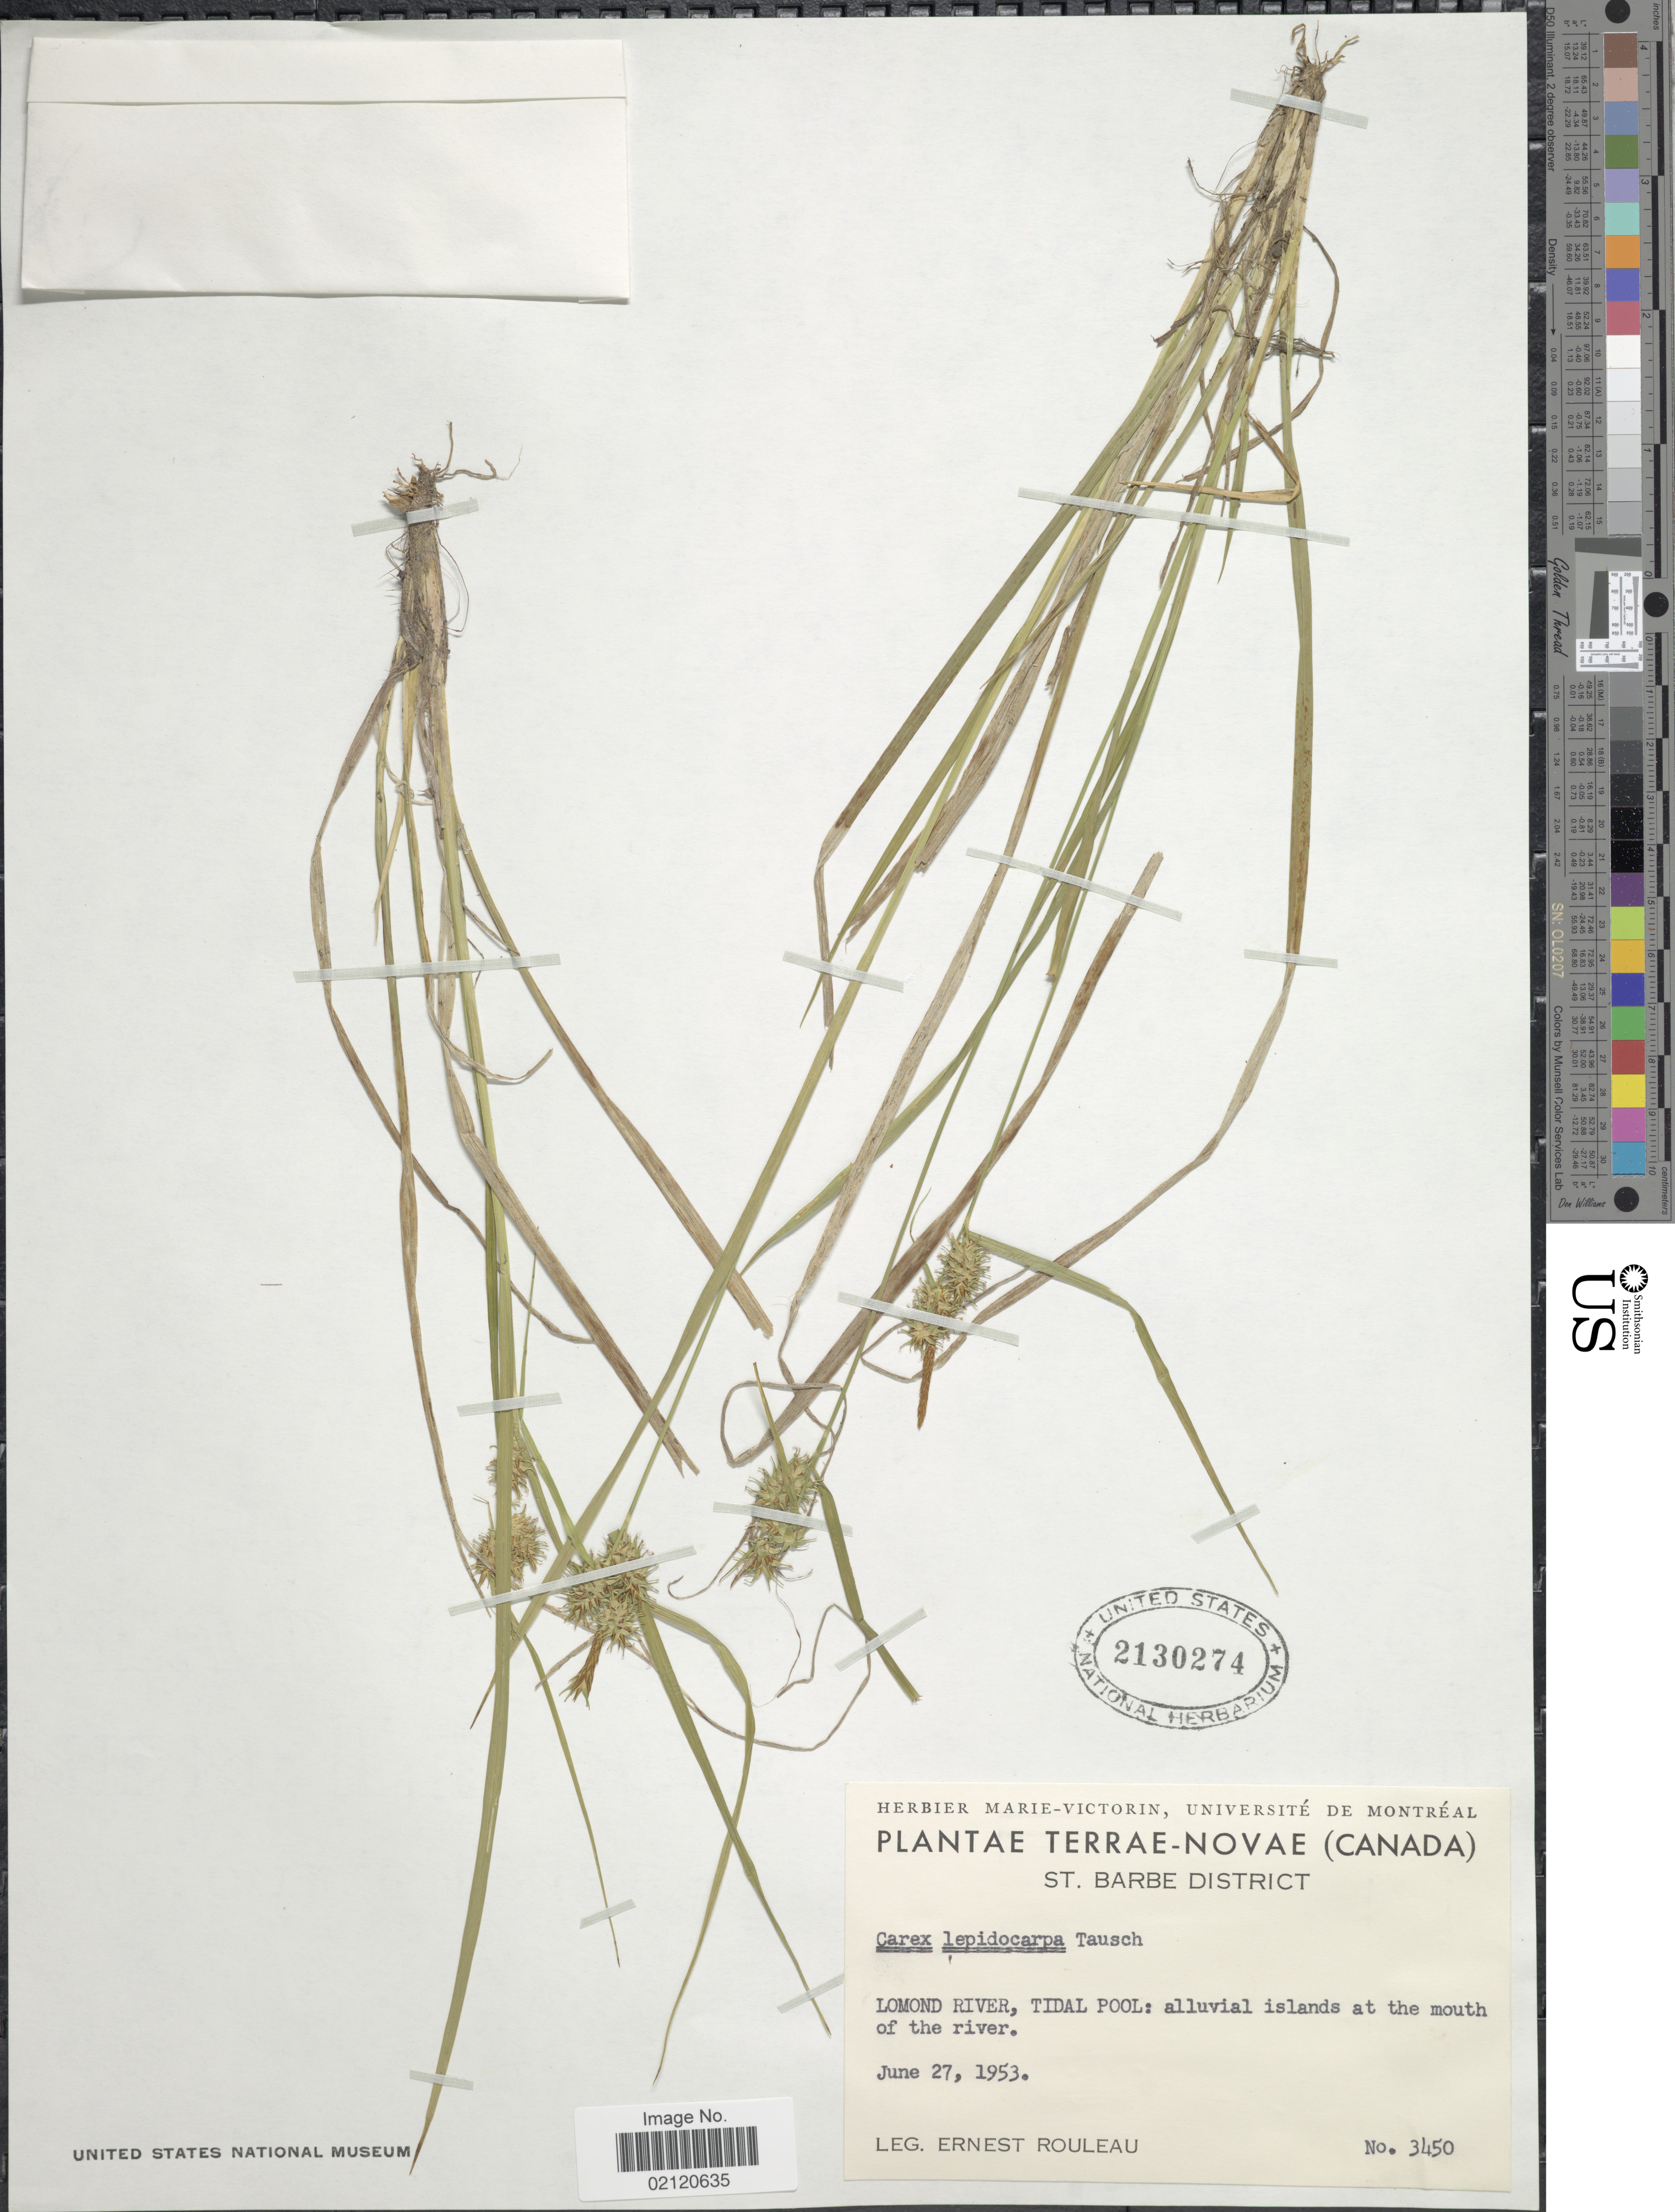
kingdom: Plantae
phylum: Tracheophyta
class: Liliopsida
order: Poales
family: Cyperaceae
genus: Carex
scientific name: Carex lepidocarpa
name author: Tausch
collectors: E. Rouleau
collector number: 3450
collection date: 1953-06-27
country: Canada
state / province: Newfoundland and Labrador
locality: Terrae-Novae, St. Barbe District, Lomond River, Tidal Pool: alluvial islands at the mouth of the river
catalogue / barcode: US 2130274